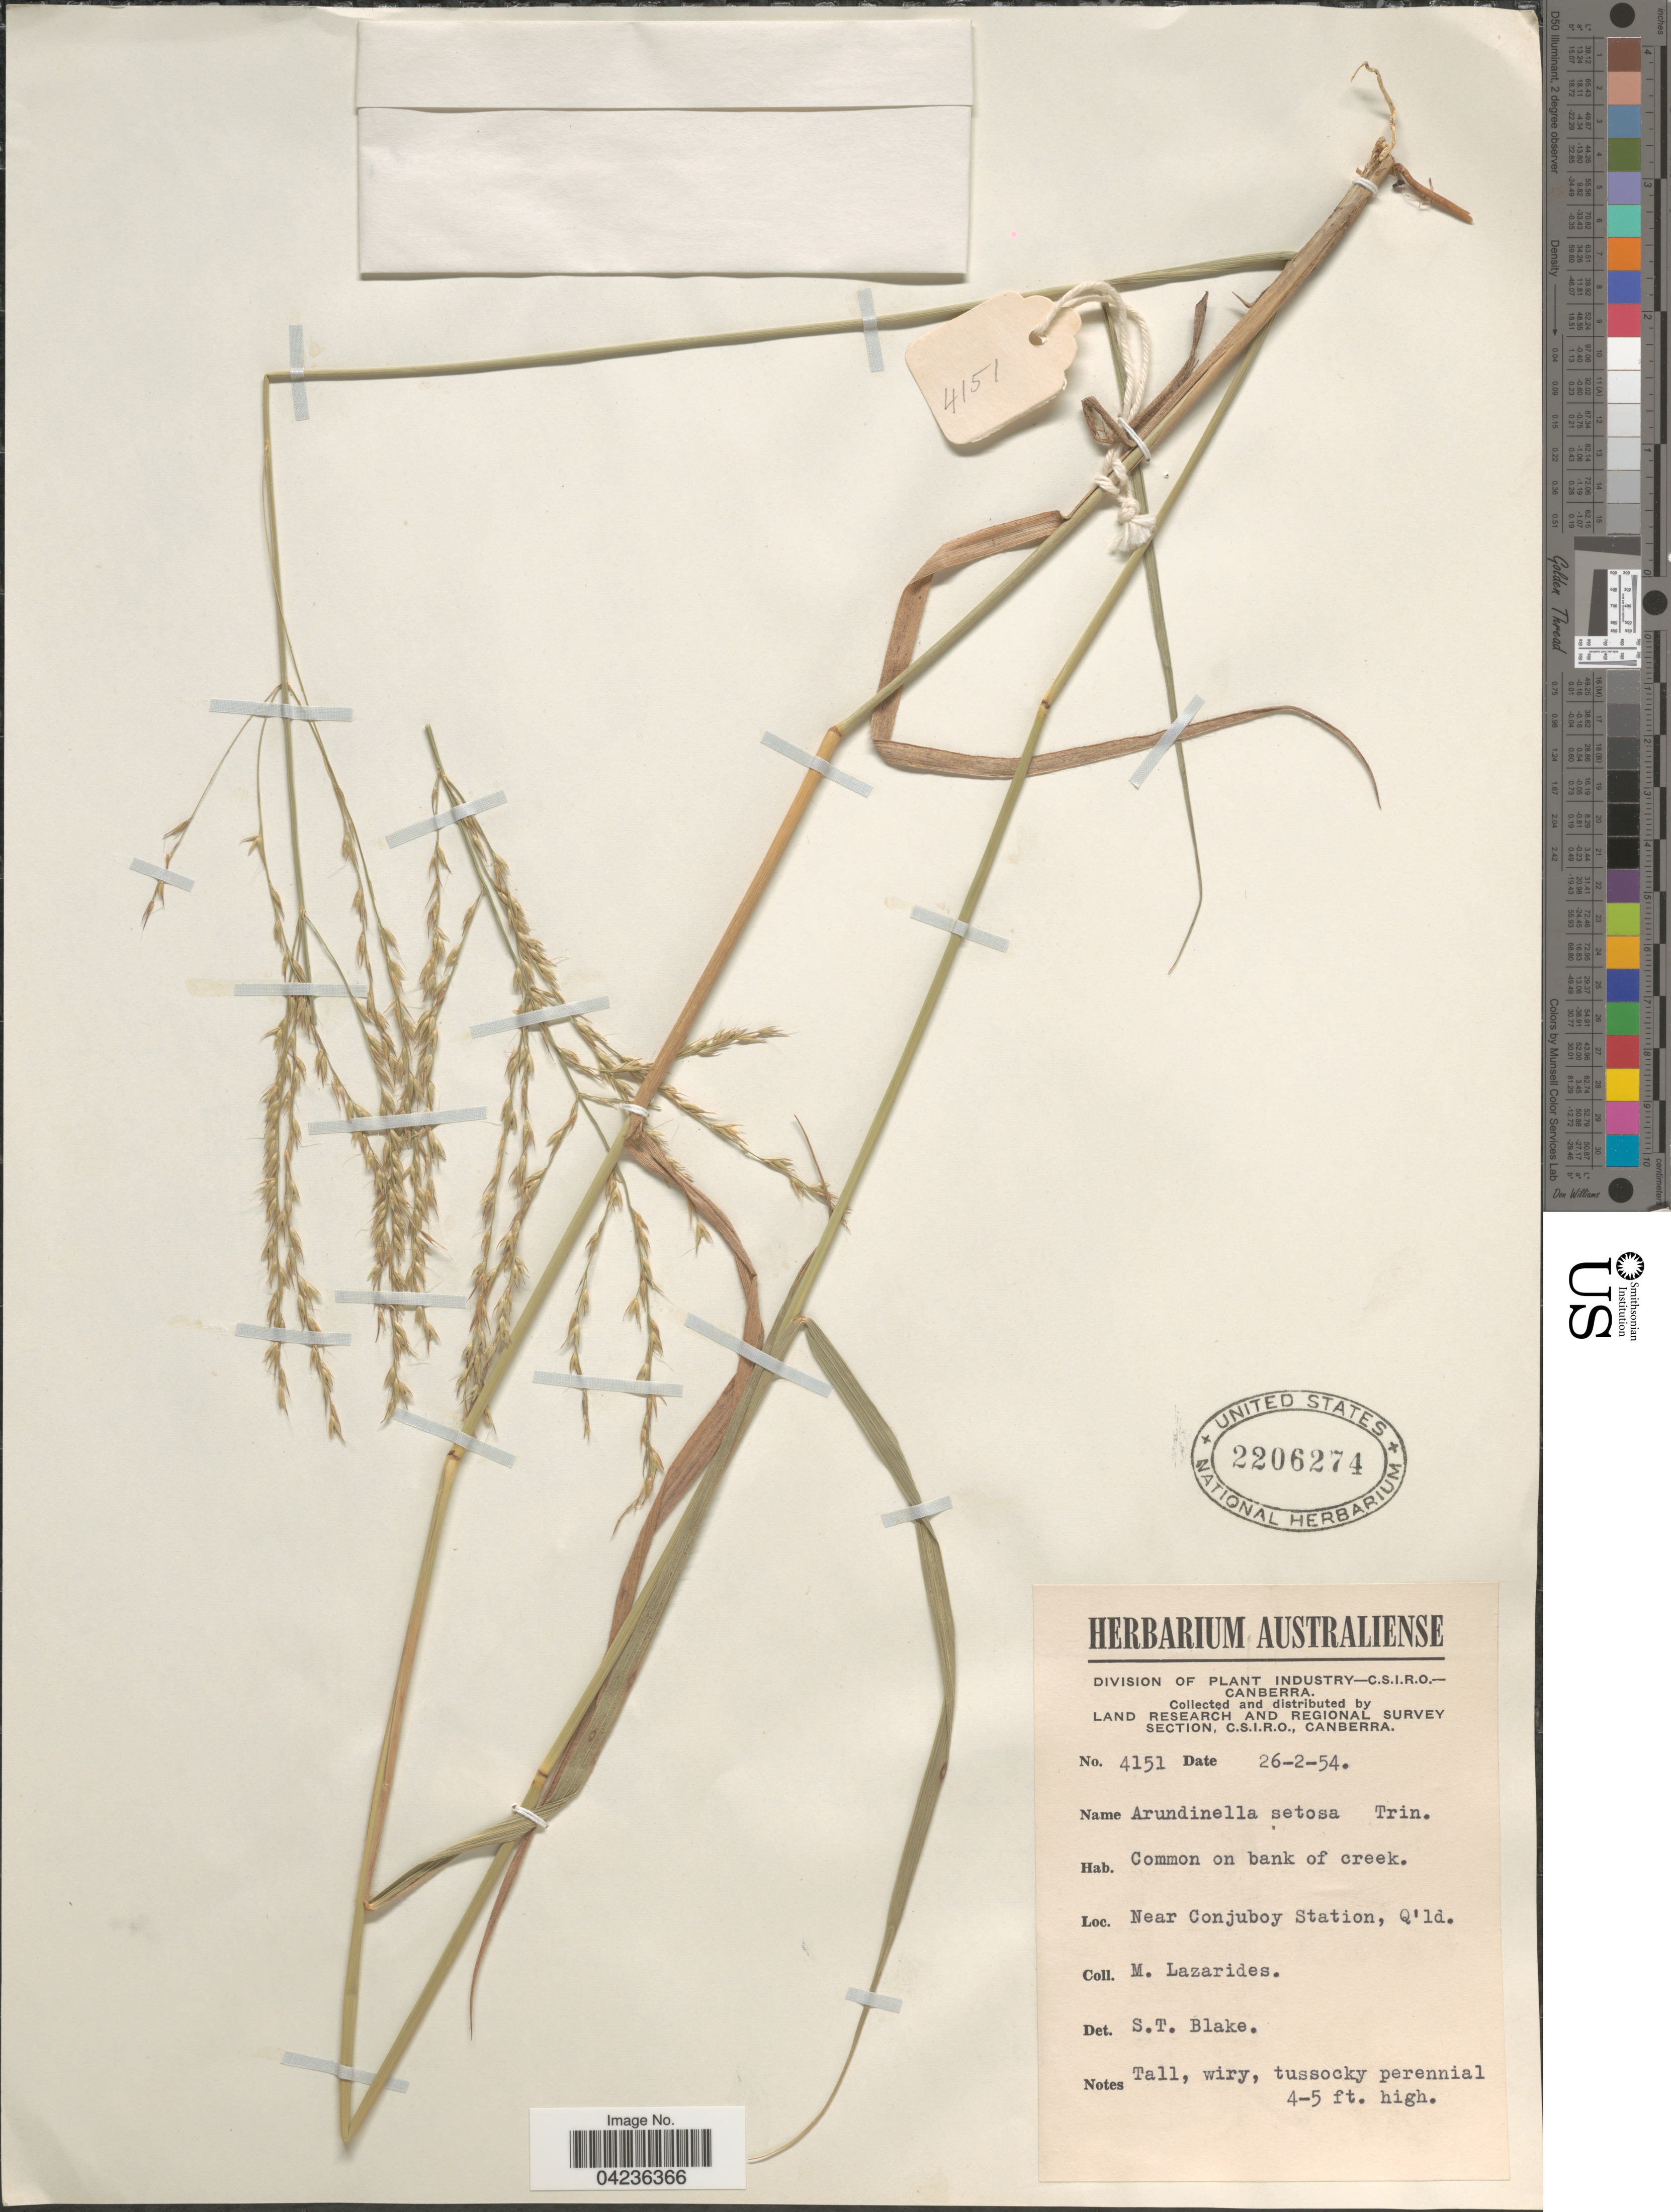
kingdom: Plantae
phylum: Tracheophyta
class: Liliopsida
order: Poales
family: Poaceae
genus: Arundinella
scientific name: Arundinella setosa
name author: Trin.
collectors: M. Lazarides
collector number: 4151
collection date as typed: Transcribed d/m/y: 26/2/54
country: Australia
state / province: Queensland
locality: Land Research and Regional Survey Section. Common on bank of creek. Near Conjuboy Station, Q' ld.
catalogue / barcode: US 2206274